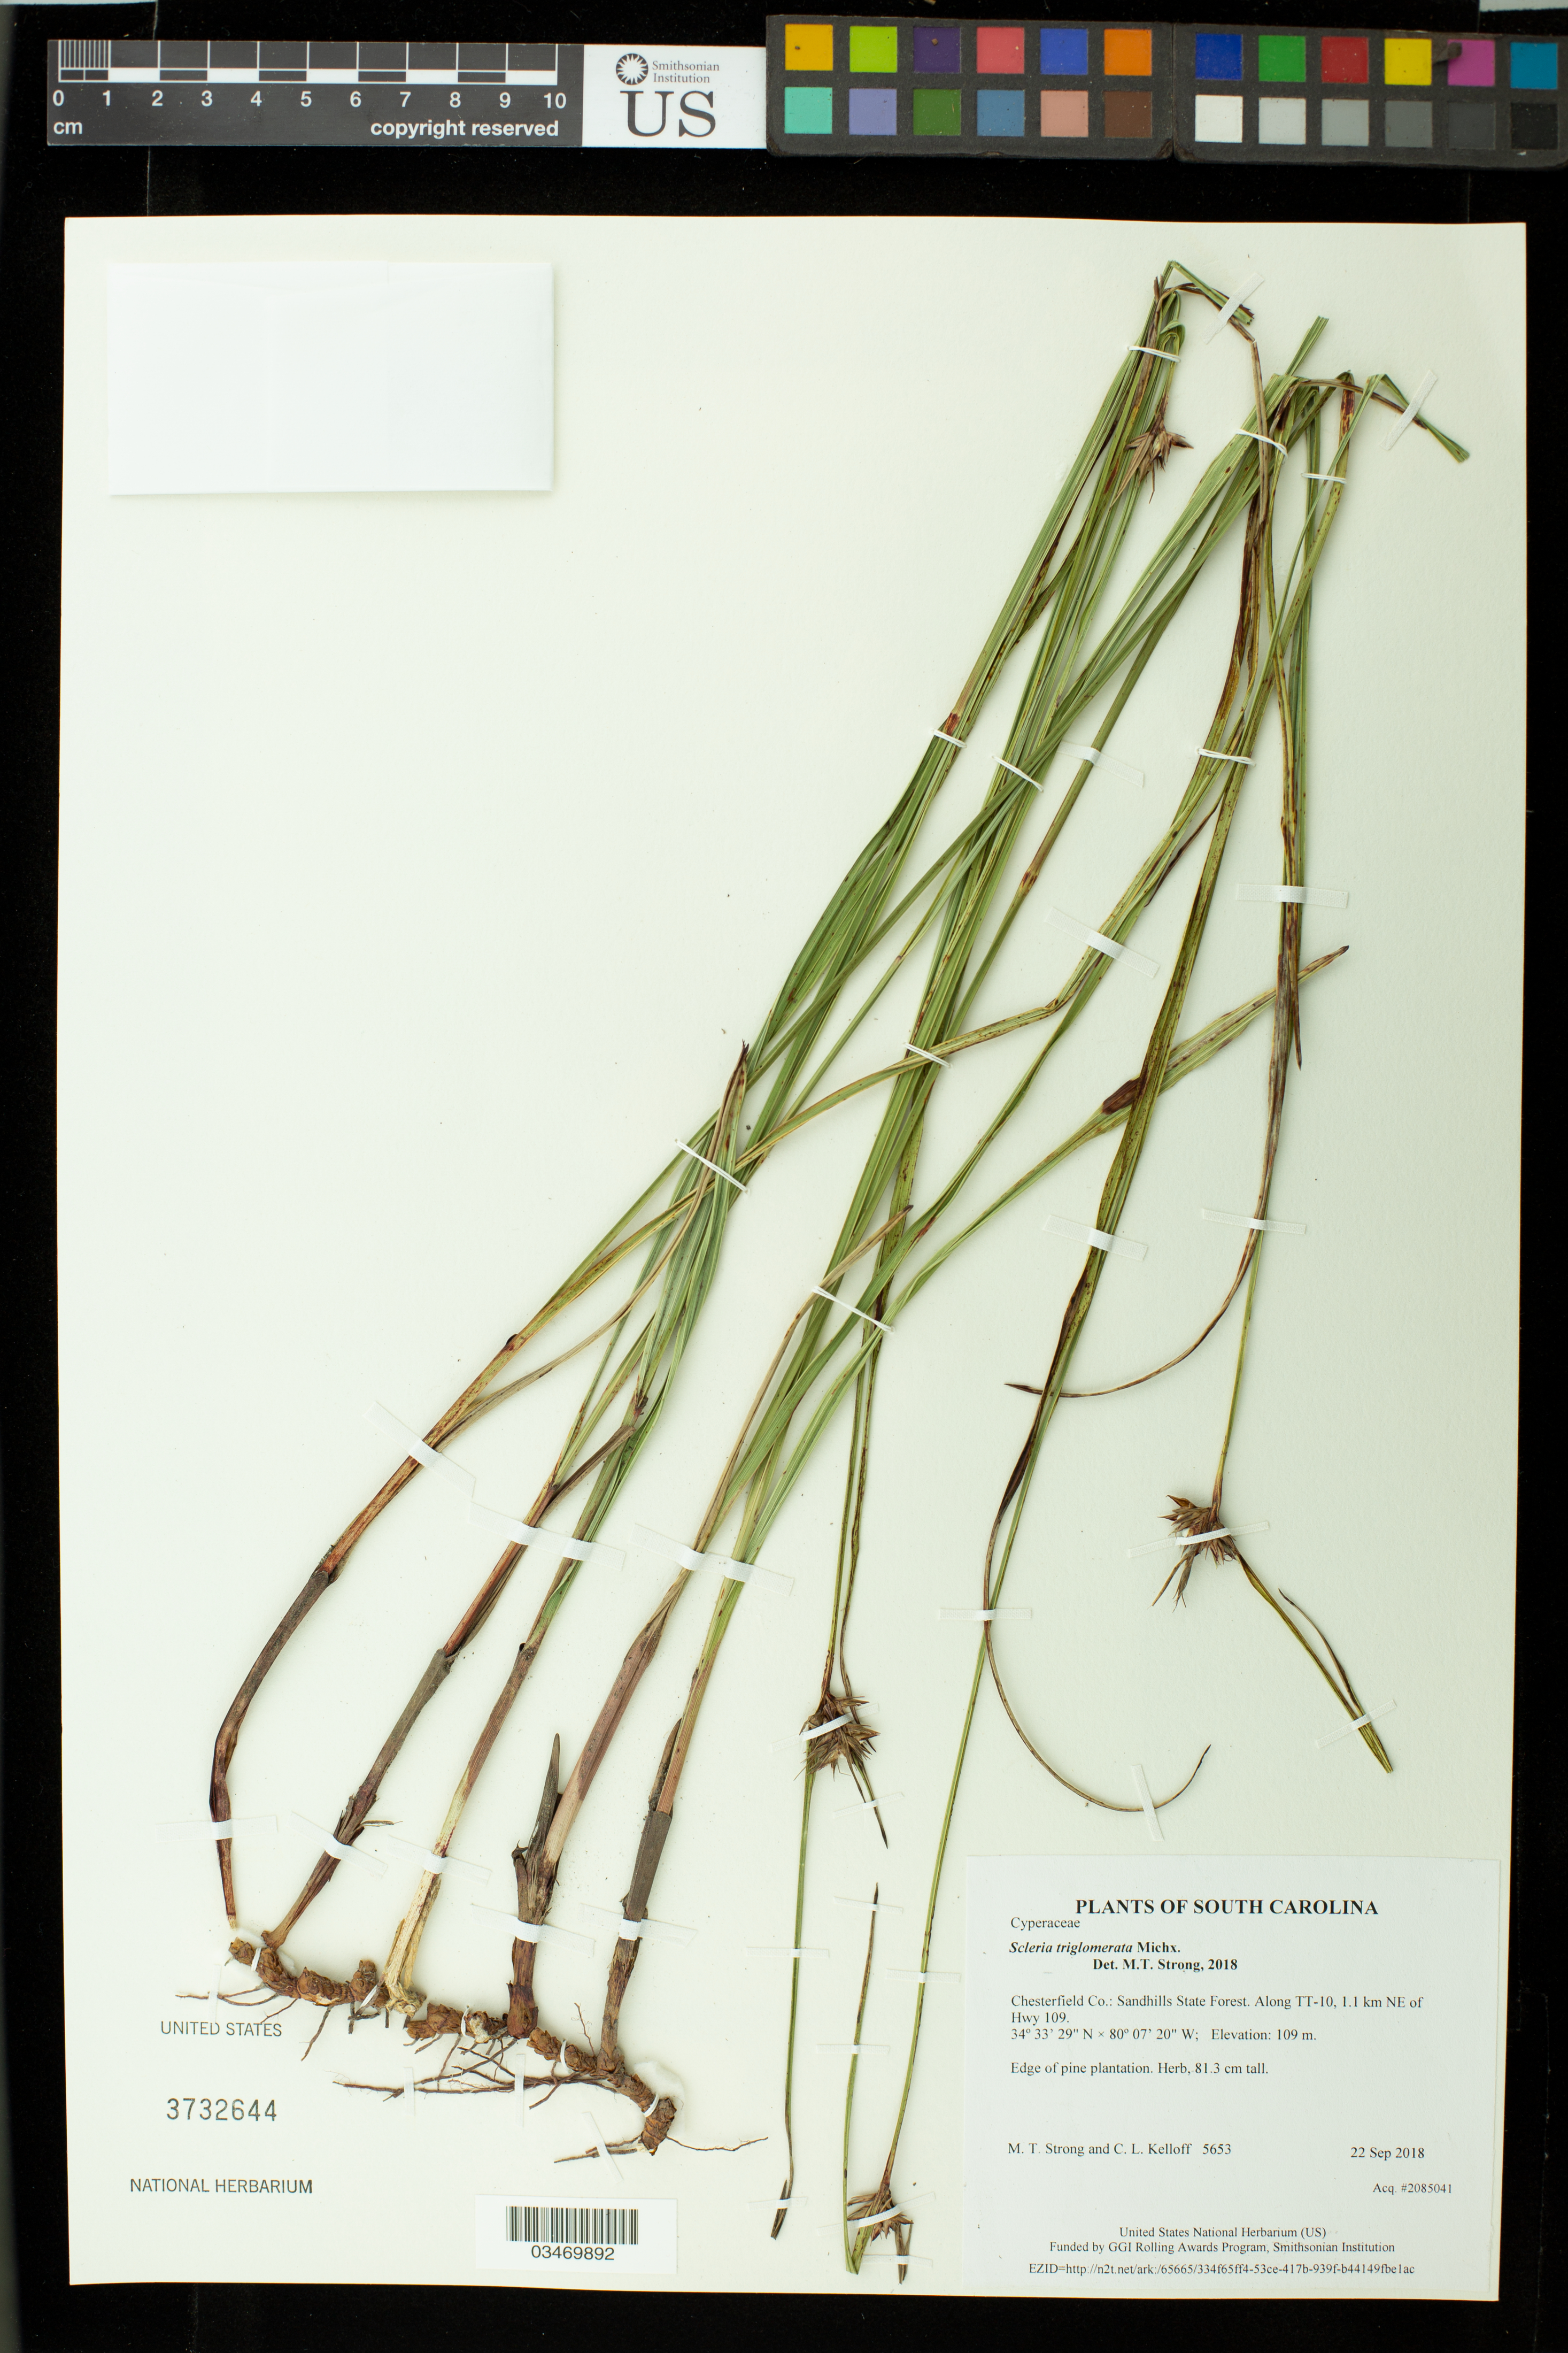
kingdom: Plantae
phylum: Tracheophyta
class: Liliopsida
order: Poales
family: Cyperaceae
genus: Scleria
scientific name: Scleria triglomerata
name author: Michx.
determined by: Strong, M. T., (US), Smithsonian Institution - National Museum of Natural History (UNITED STATES)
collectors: M. T. Strong & C. L. Kelloff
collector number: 5653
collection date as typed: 22 Sep 2018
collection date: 2018-09-22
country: United States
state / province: South Carolina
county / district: Chesterfield Co.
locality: Sandhills State Forest. Edge of pine plantation along TT-10, 1.1 km NE of Hwy 109.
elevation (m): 109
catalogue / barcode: US 3732644